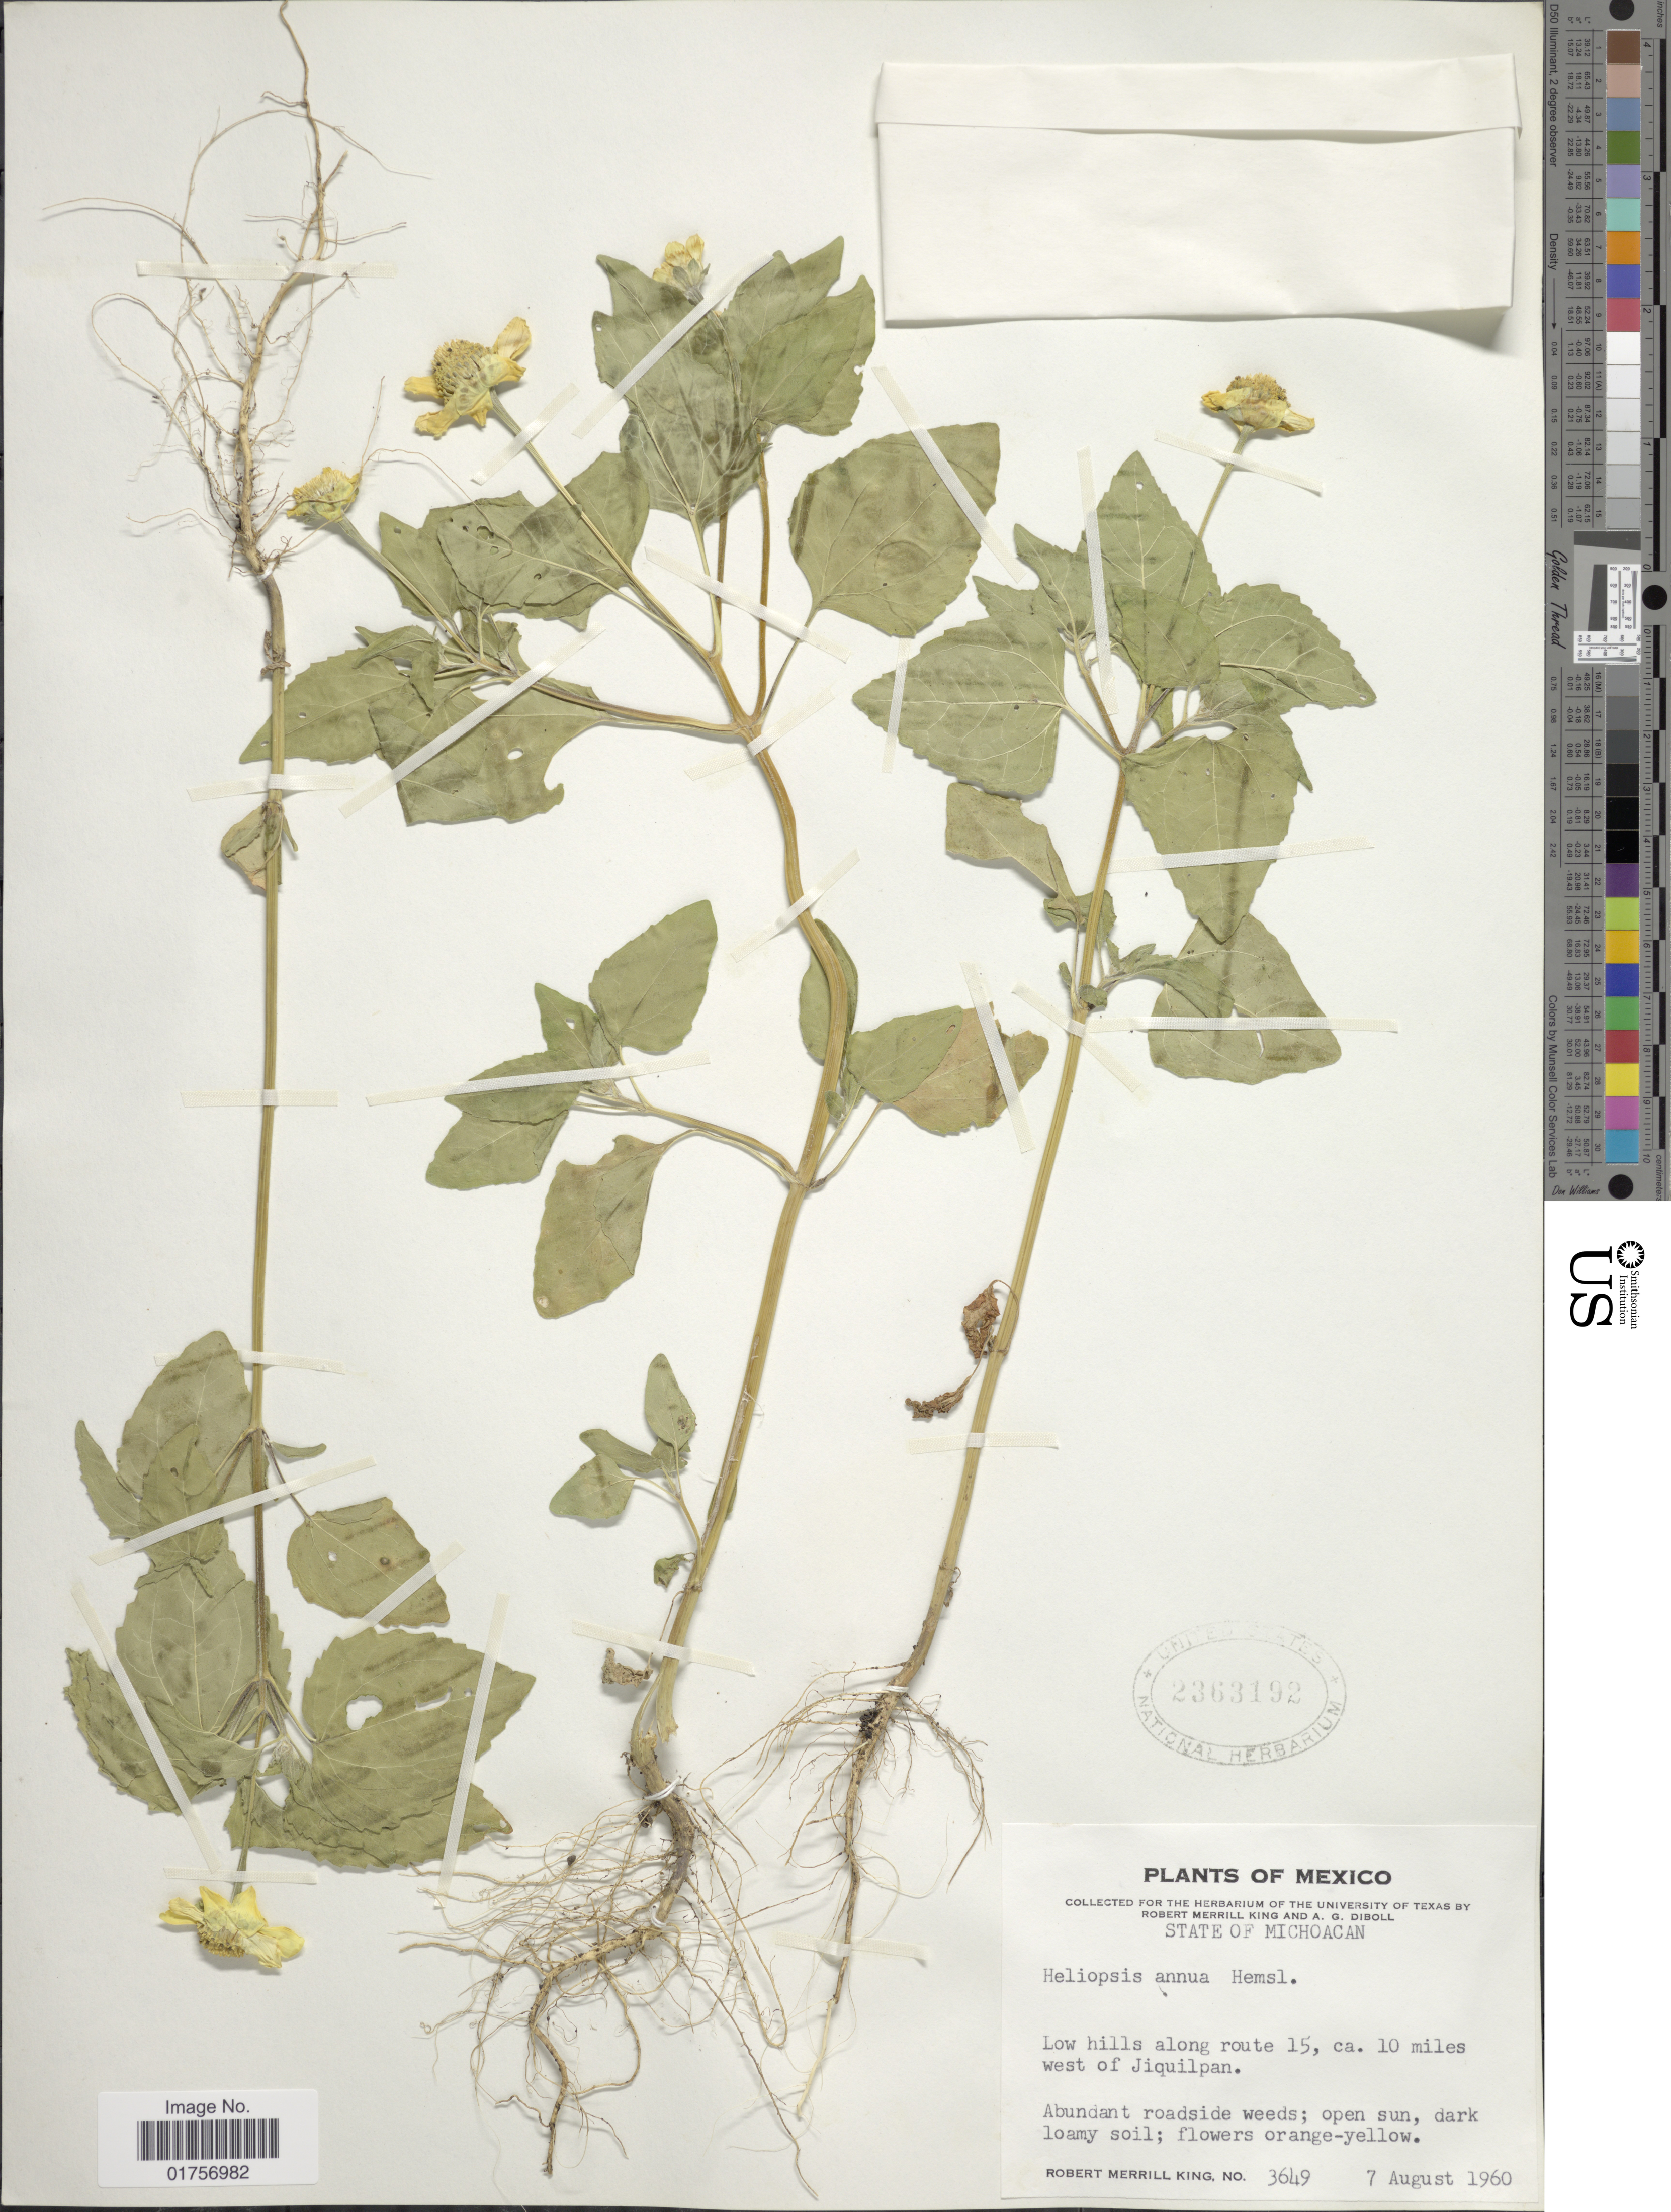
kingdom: Plantae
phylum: Tracheophyta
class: Magnoliopsida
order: Asterales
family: Asteraceae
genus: Heliopsis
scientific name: Heliopsis annua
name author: Hemsl.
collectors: R. M. King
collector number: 3649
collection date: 1960-08-07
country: Mexico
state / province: Michoacán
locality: Along route 15, ca. 10 miles west of Jiquilpan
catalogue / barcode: US 2363192